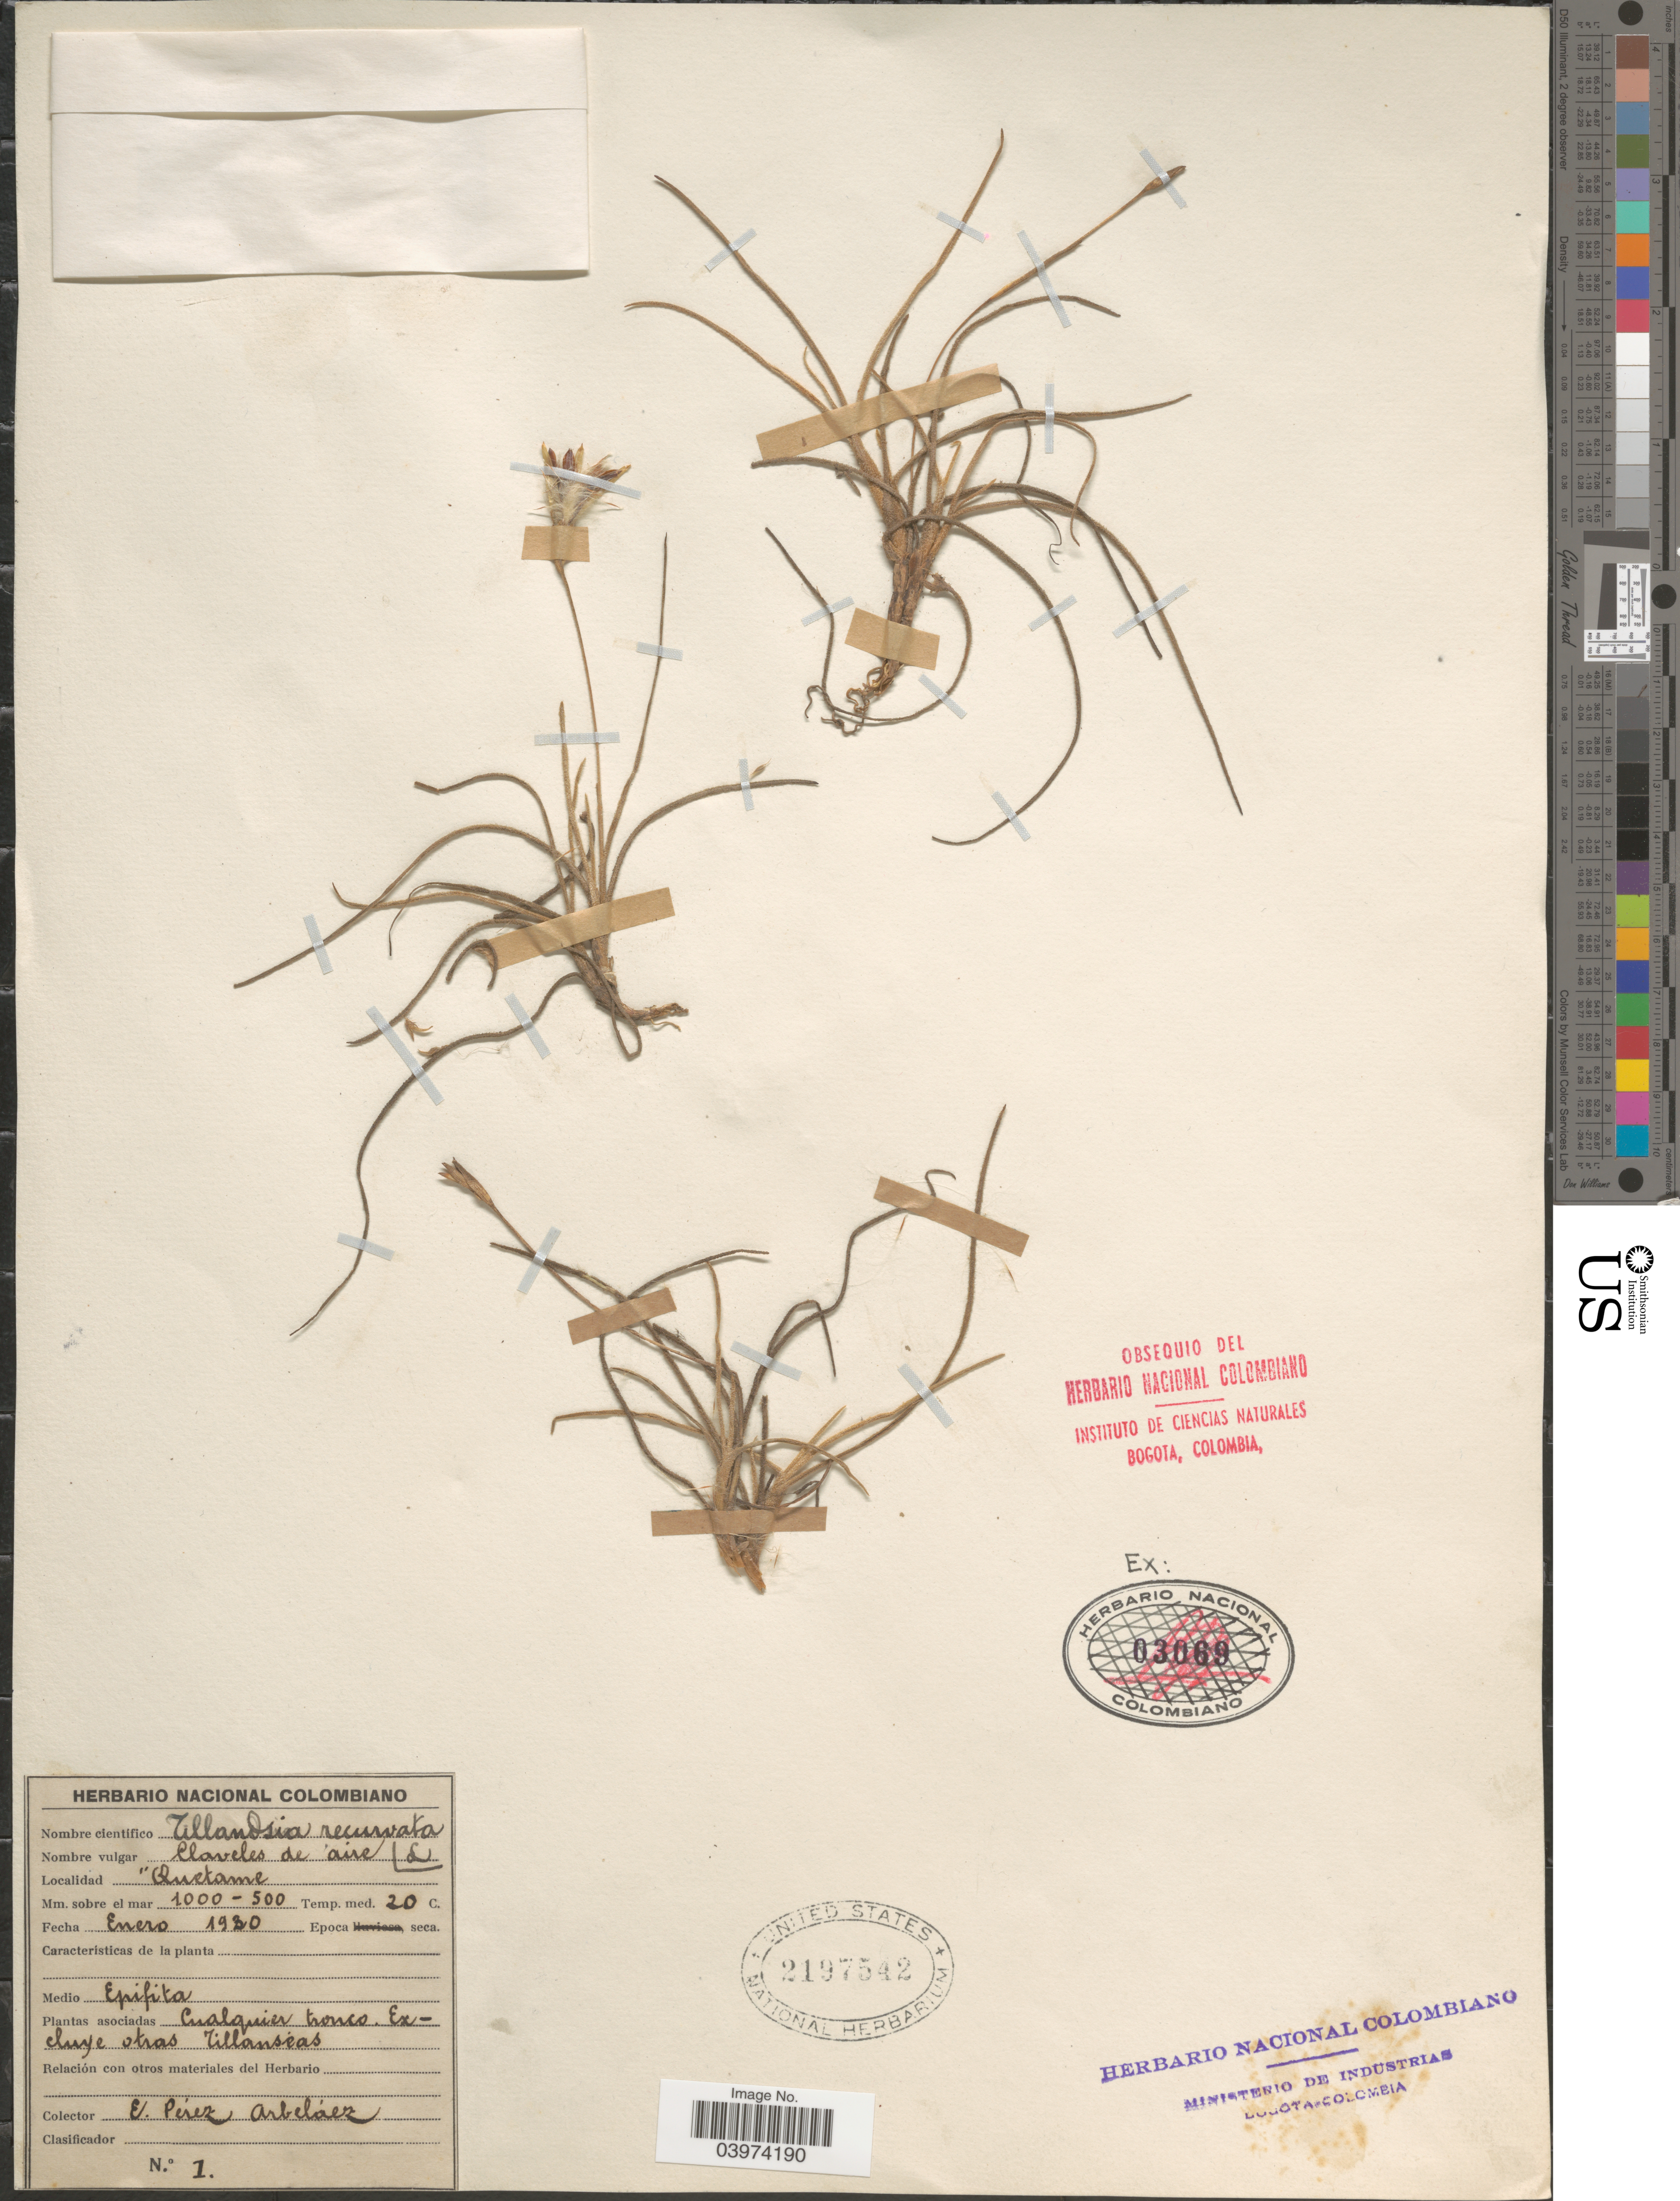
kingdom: Plantae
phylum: Tracheophyta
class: Liliopsida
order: Poales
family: Bromeliaceae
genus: Tillandsia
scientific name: Tillandsia recurvata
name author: L.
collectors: E. Pérez Arbeláez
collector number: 1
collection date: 1930-01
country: Colombia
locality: Quetame.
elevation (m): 500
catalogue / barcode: US 2197542